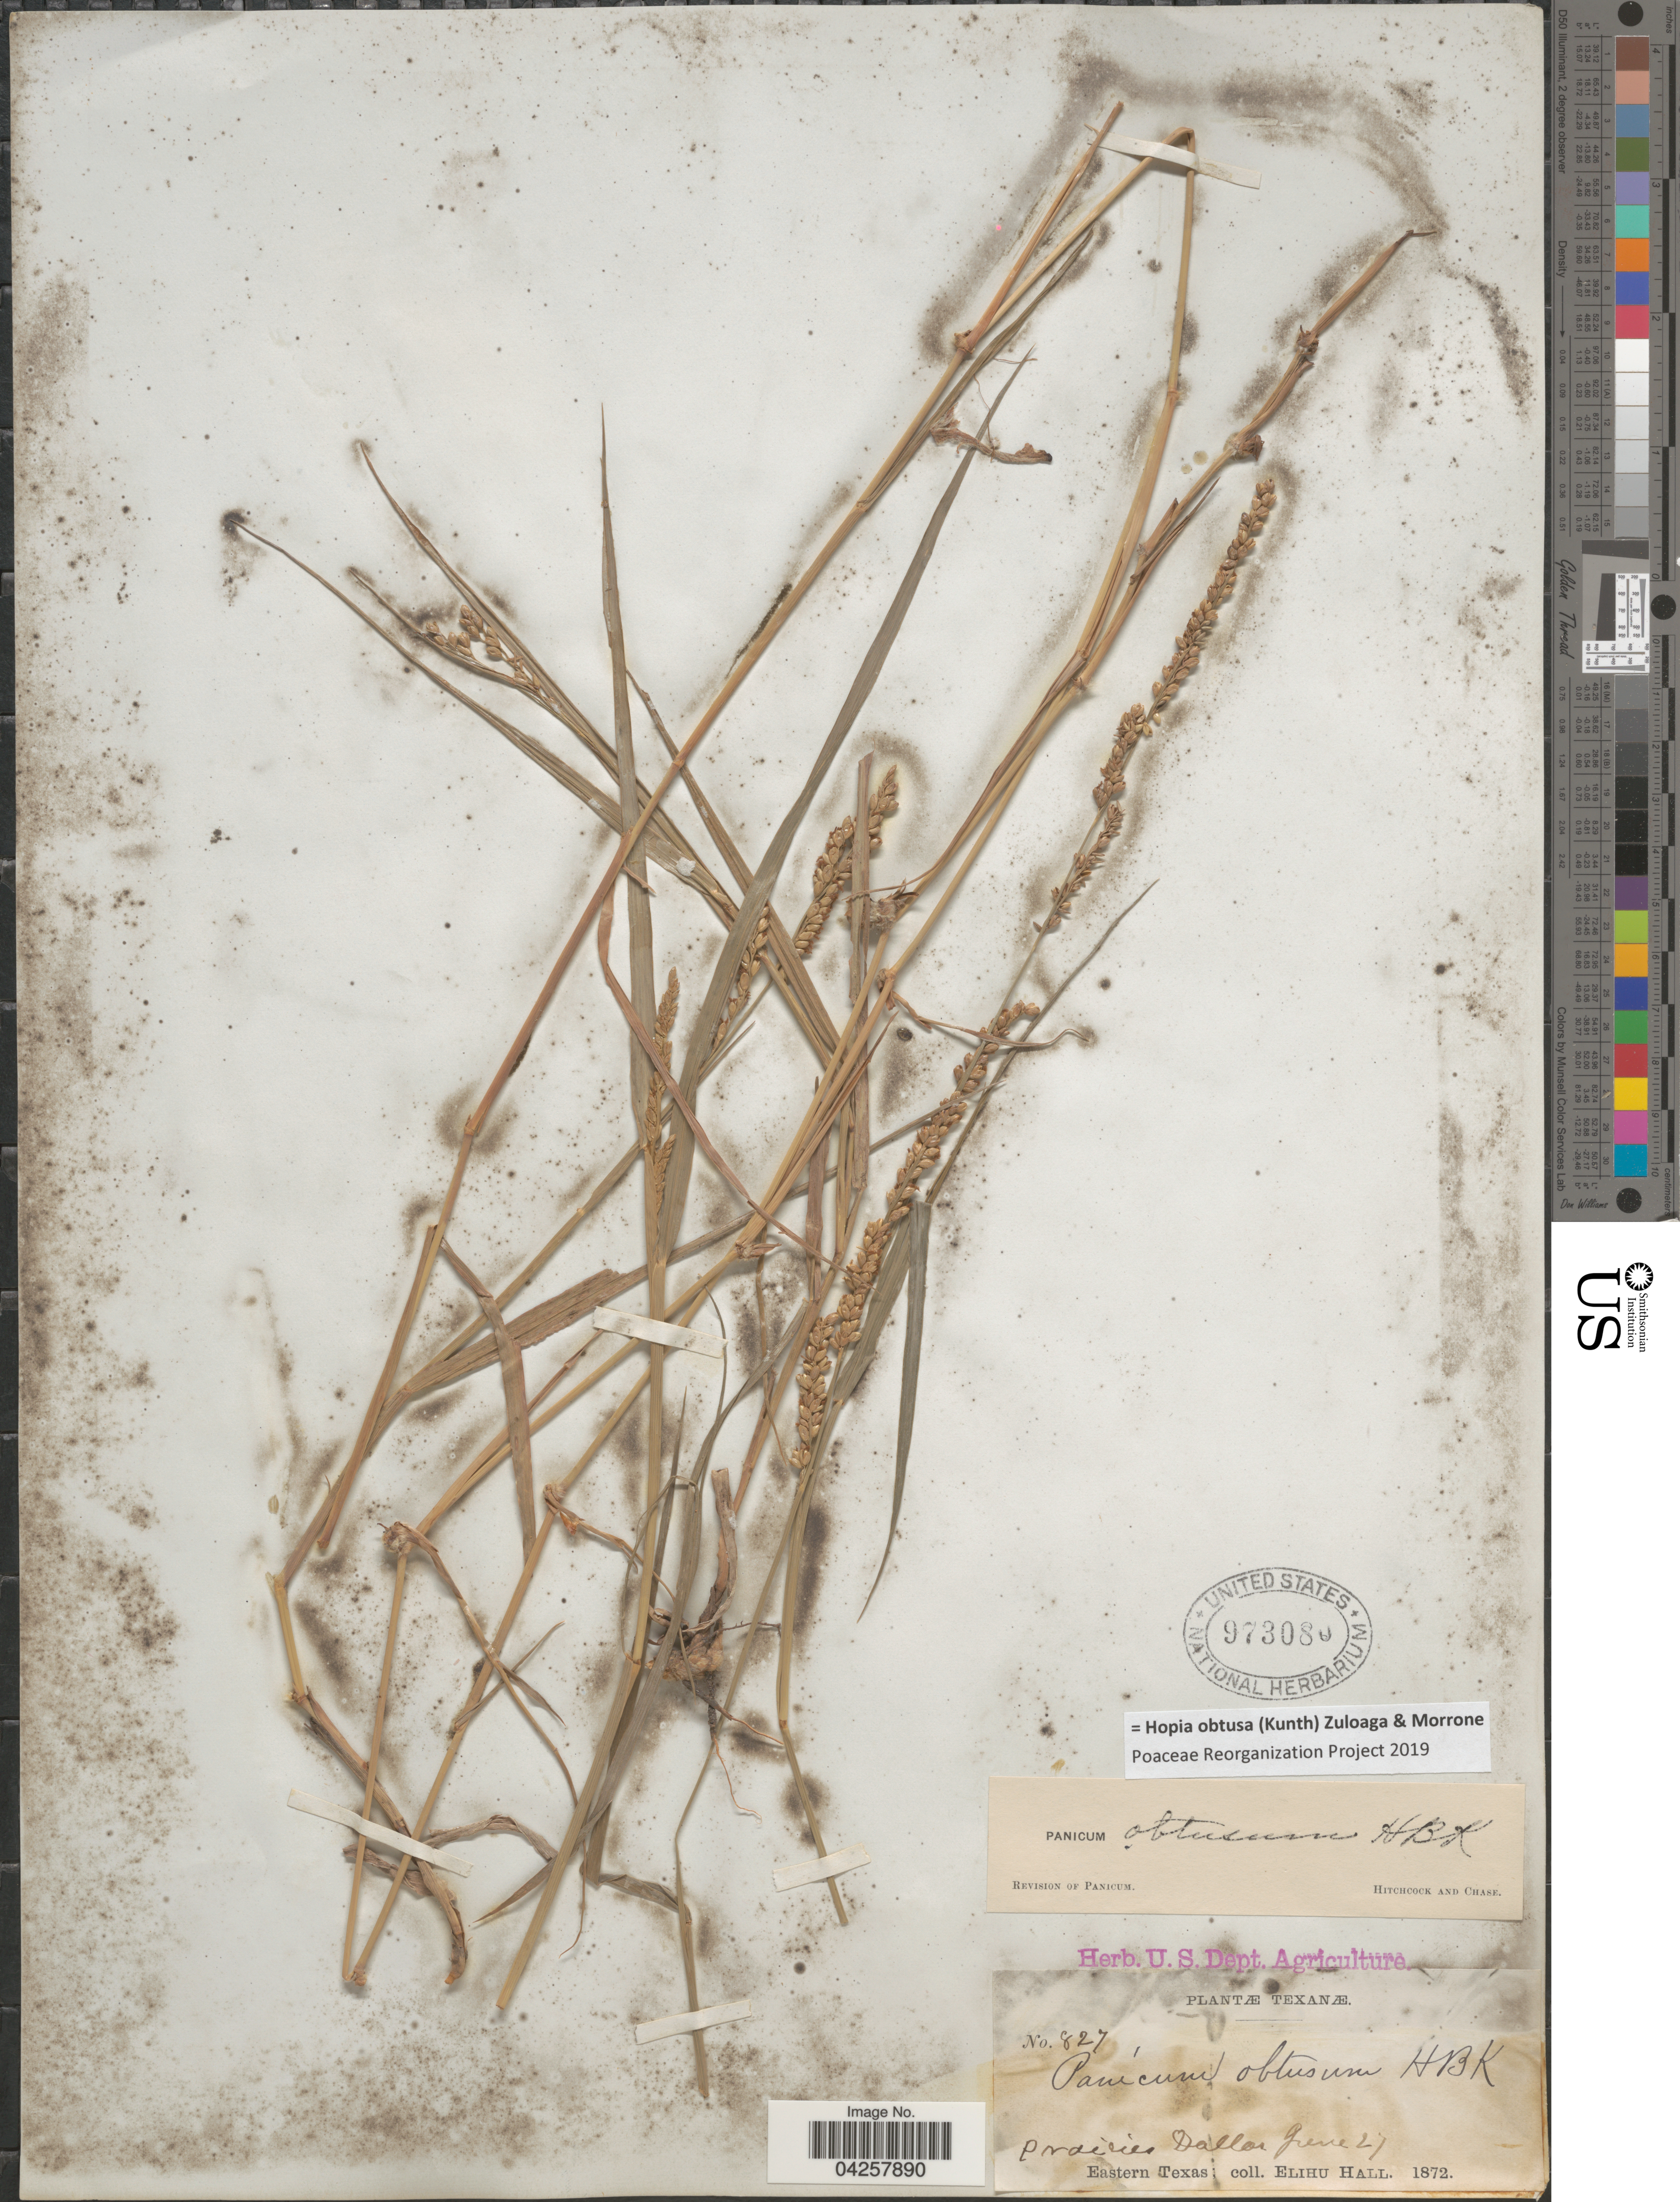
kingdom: Plantae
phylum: Tracheophyta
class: Liliopsida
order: Poales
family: Poaceae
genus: Hopia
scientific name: Hopia obtusa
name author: (Kunth) Zuloaga & Morrone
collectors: E. Hall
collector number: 827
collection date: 1872-06-27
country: United States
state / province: Texas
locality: Prairies Dallas. Eastern Texas.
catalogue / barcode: US 973080